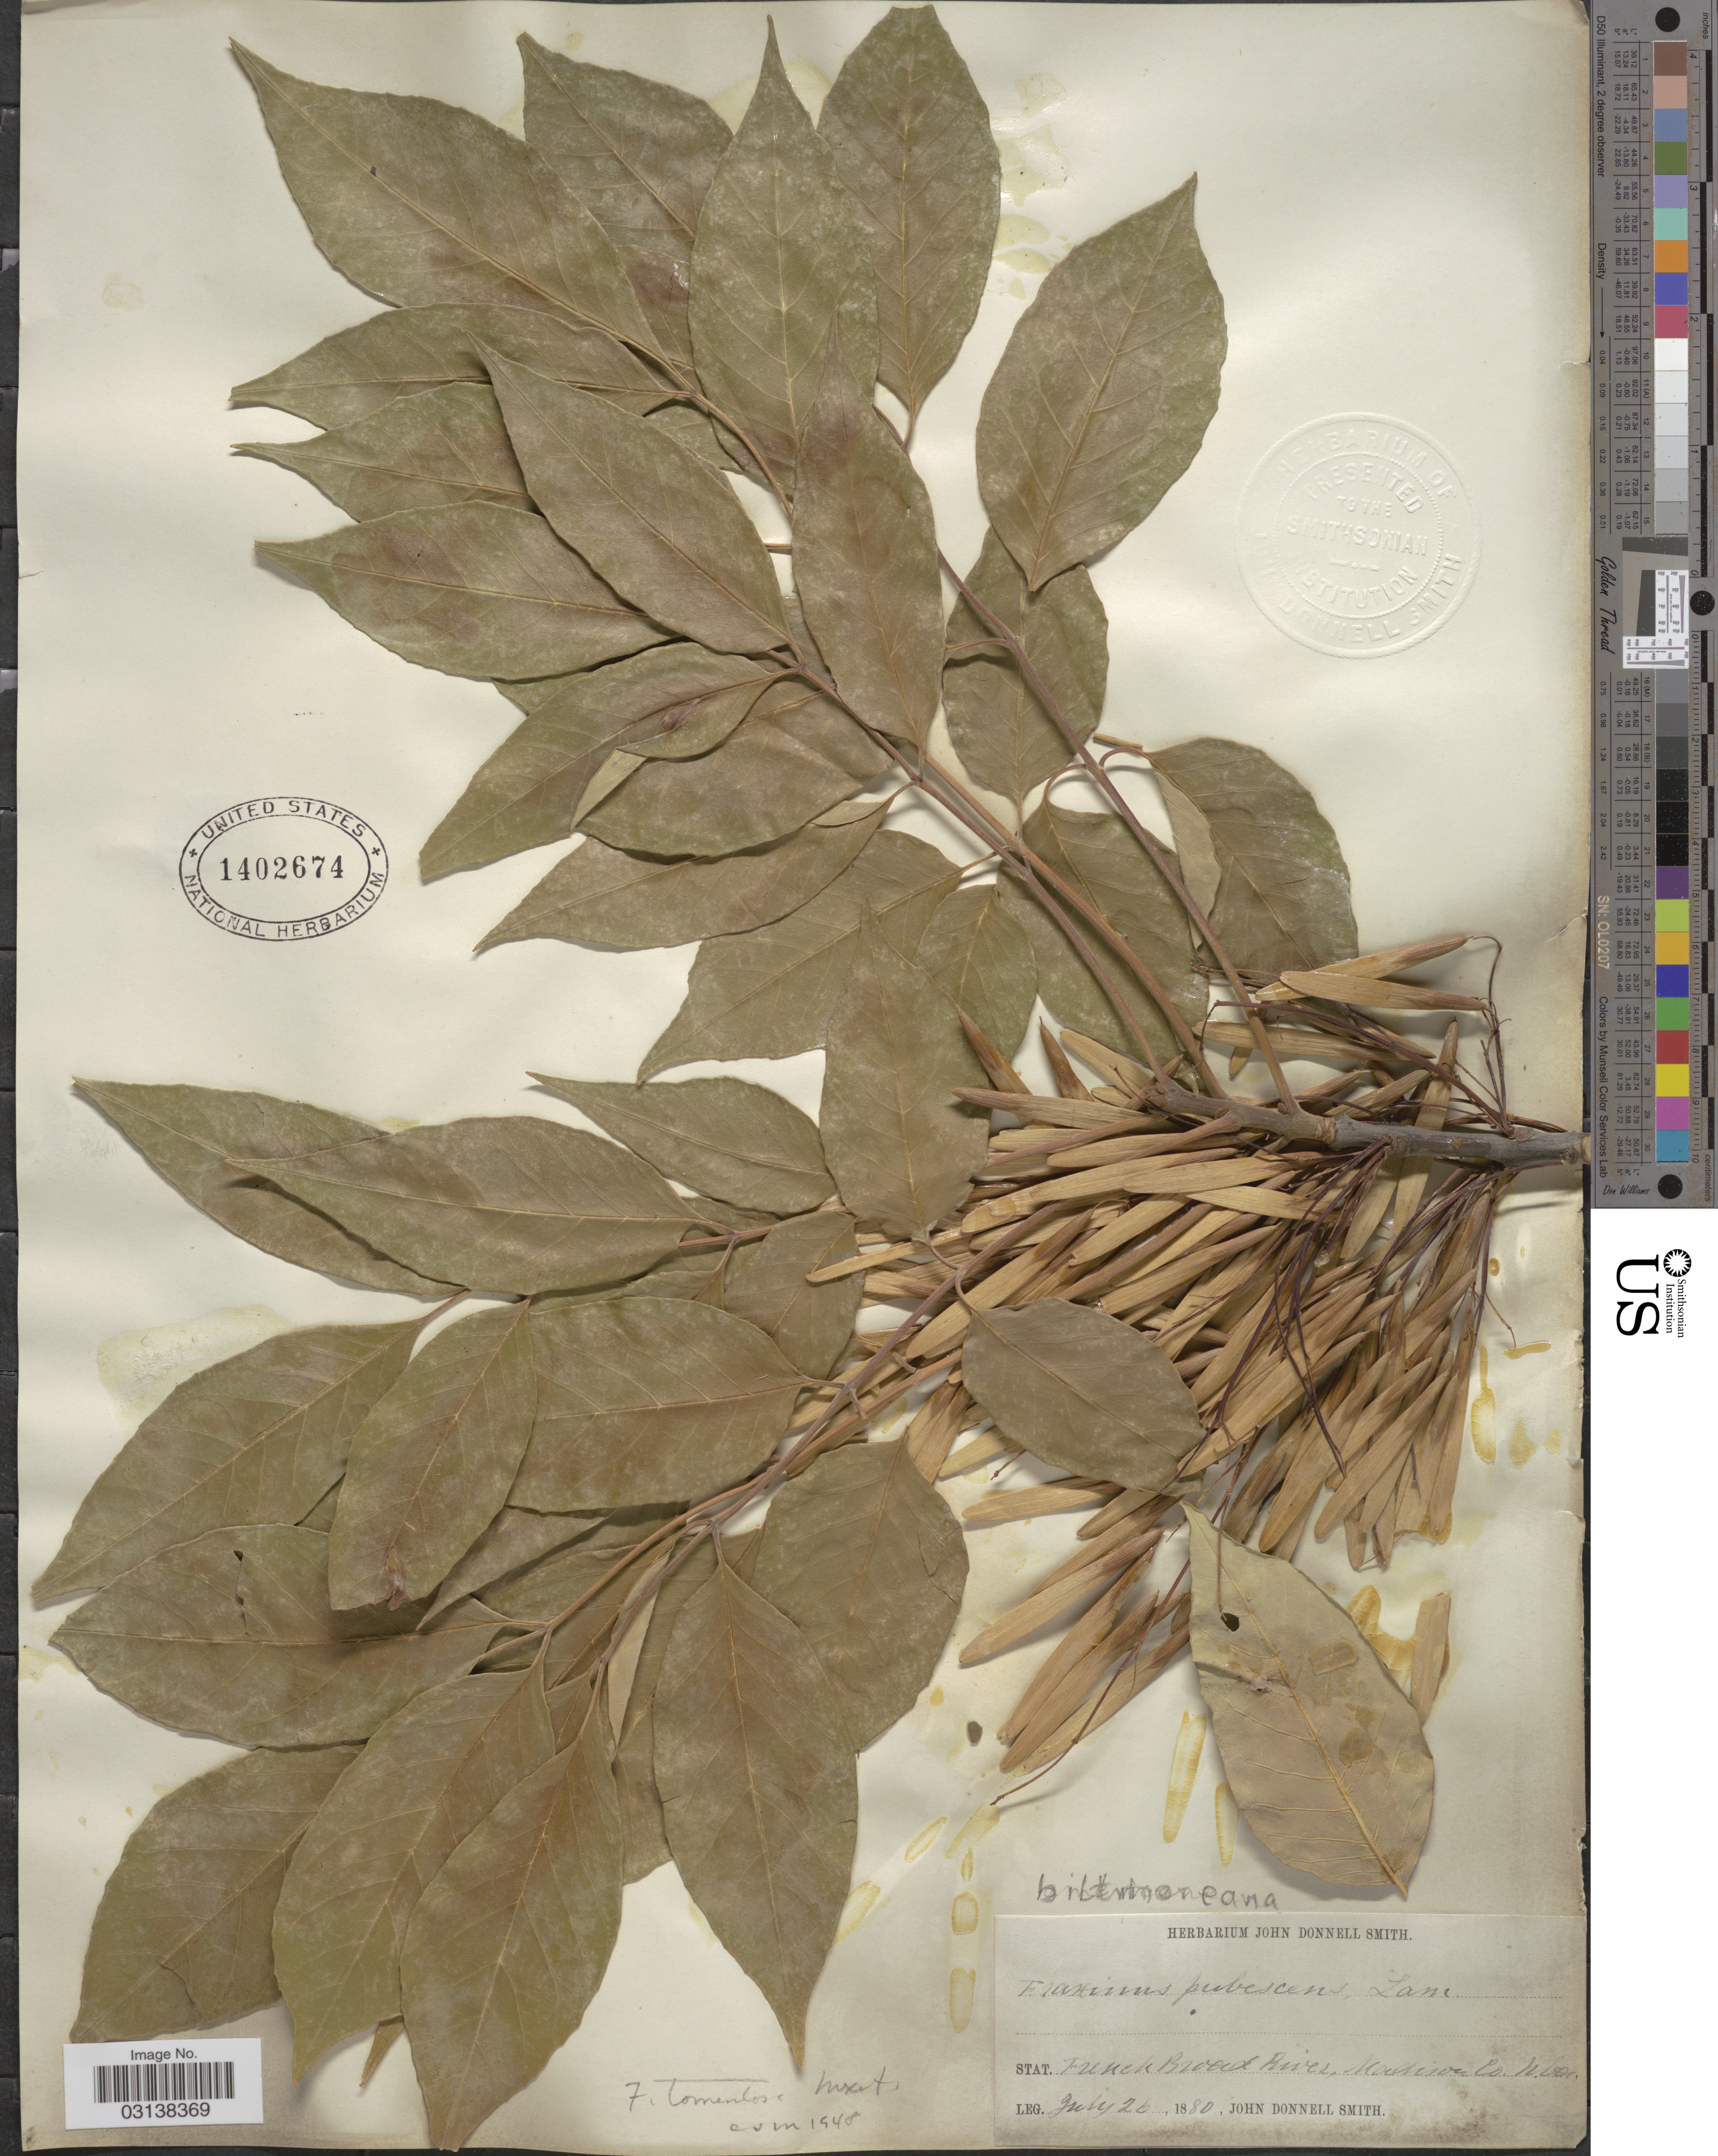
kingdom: Plantae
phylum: Tracheophyta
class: Magnoliopsida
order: Lamiales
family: Oleaceae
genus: Fraxinus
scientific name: Fraxinus americana var. biltmoreana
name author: (Beadle) J.W. Wright ex Fernald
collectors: J. Donnell Smith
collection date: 1880-07-26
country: United States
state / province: North Carolina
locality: French Broad River, Madison Co. N. Car.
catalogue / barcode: US 1402674